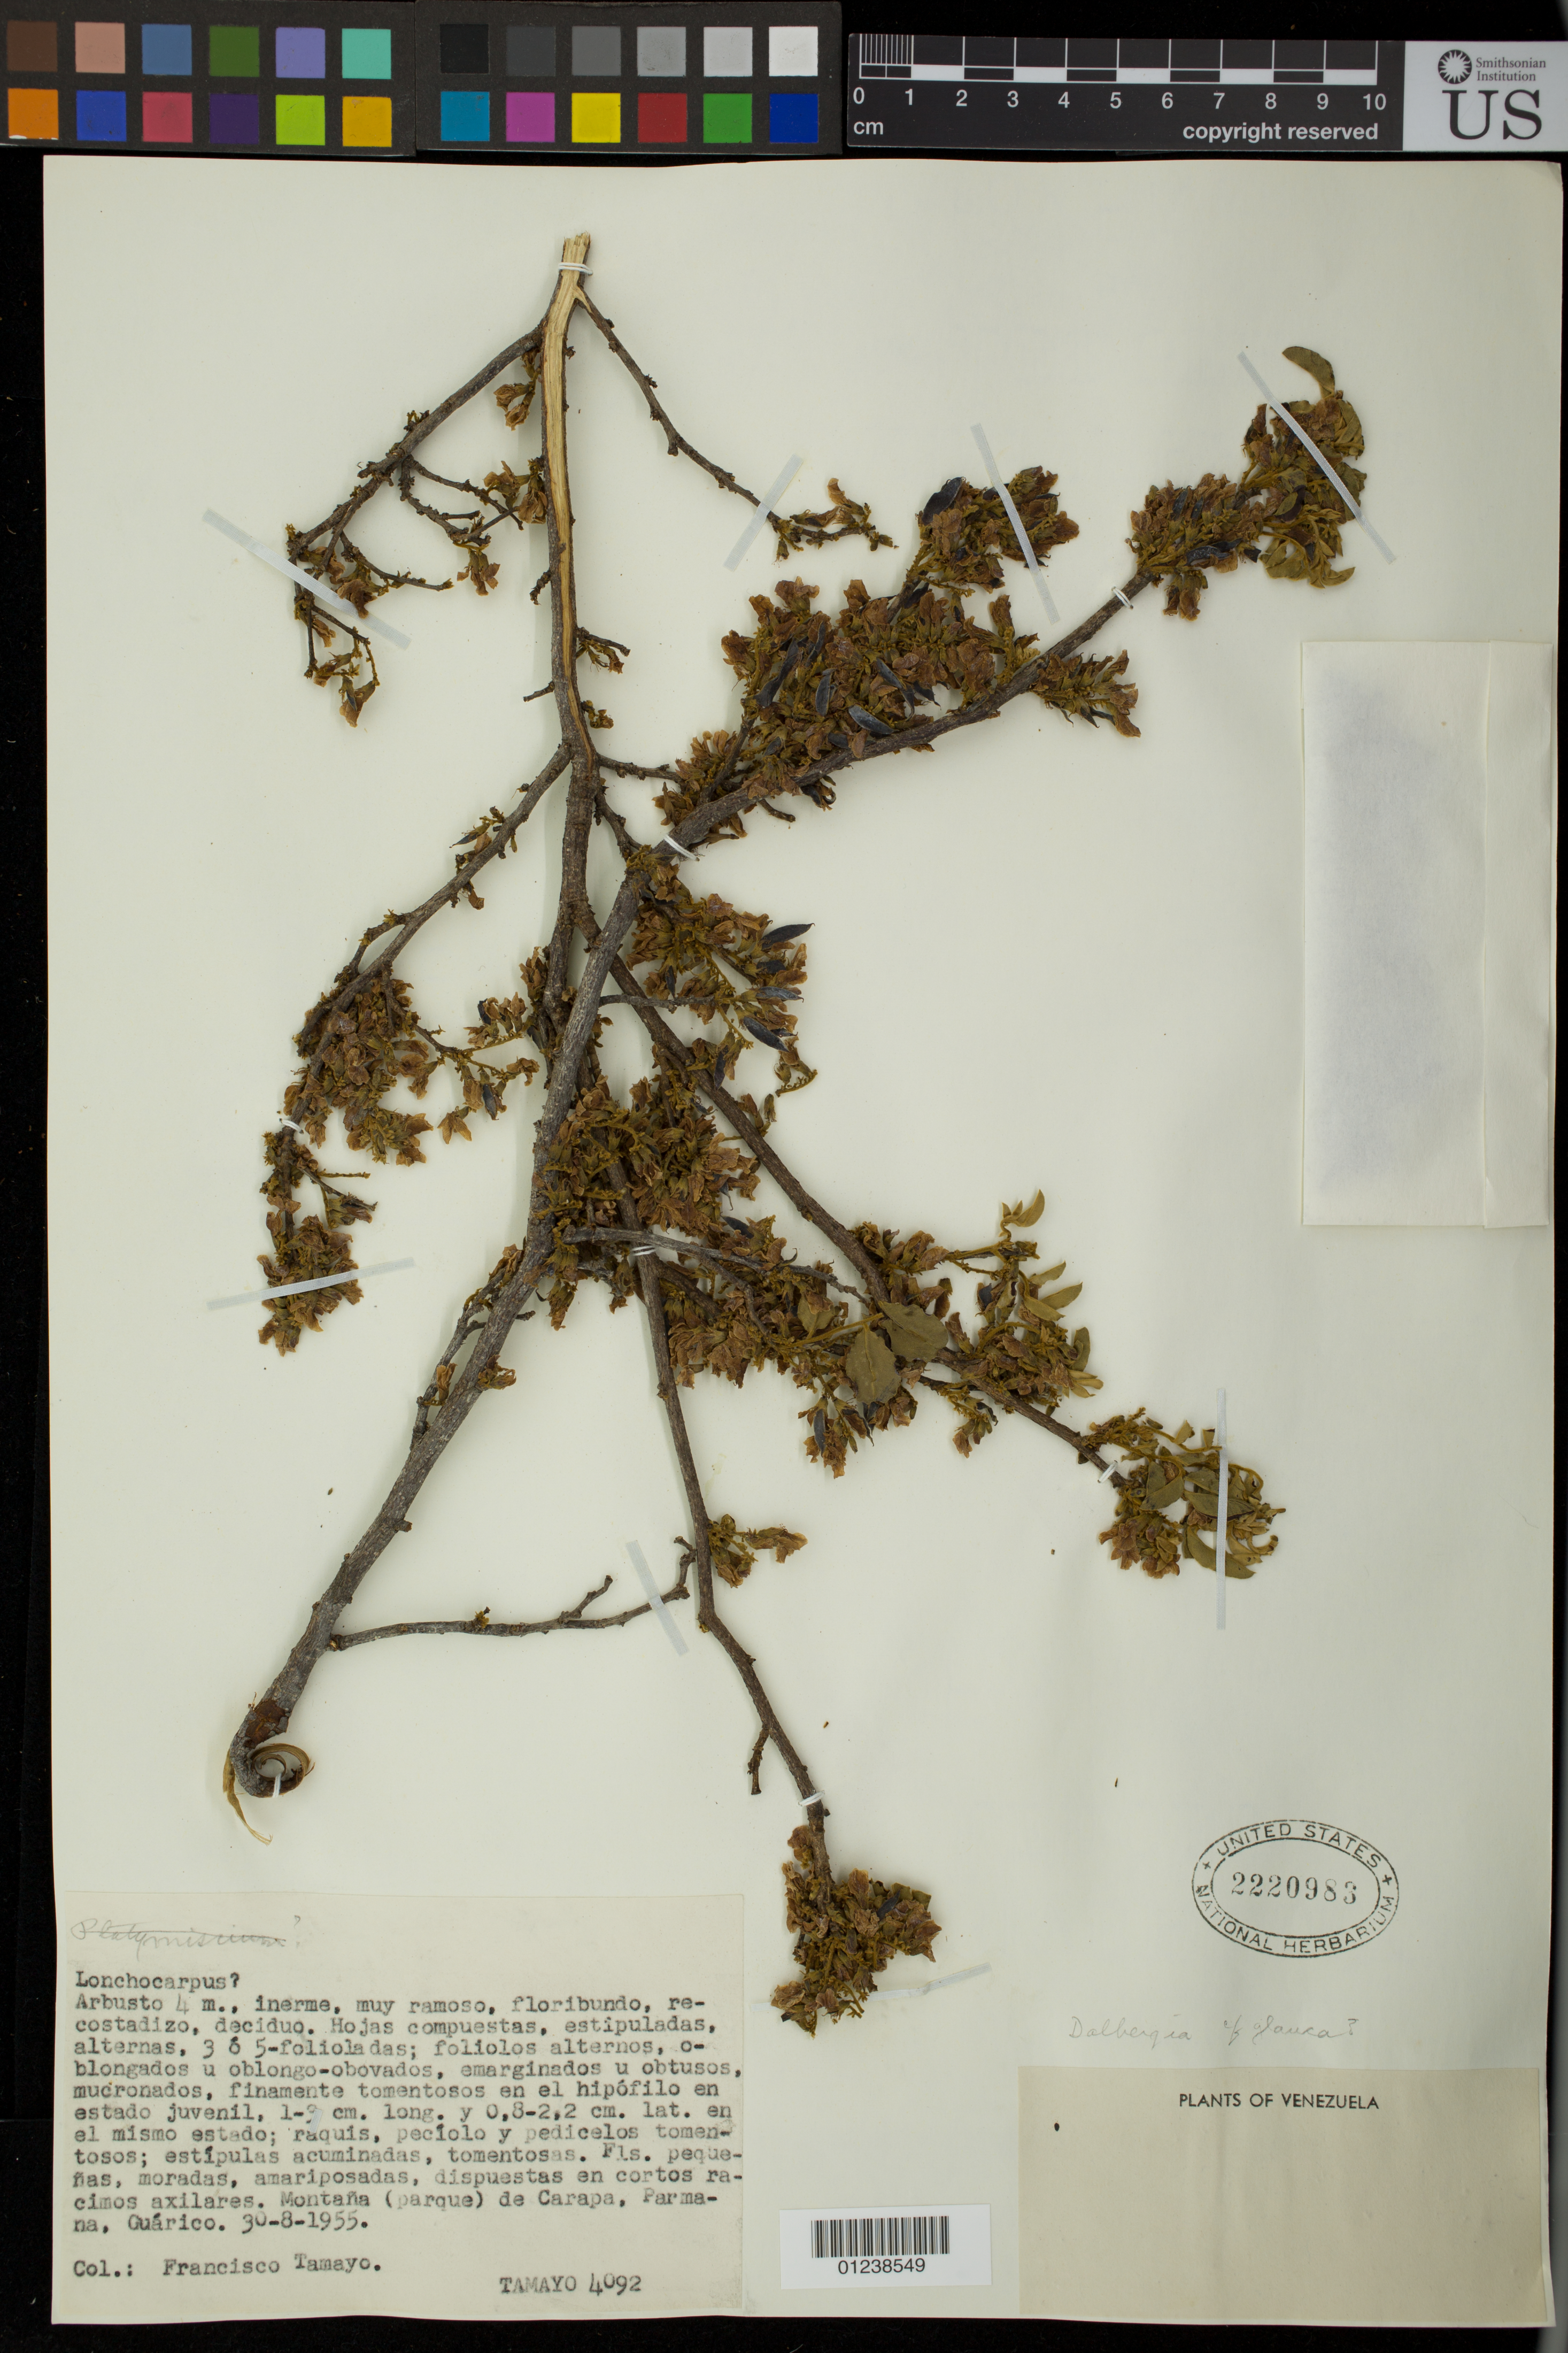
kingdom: Plantae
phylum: Tracheophyta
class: Magnoliopsida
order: Fabales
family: Fabaceae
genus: Dalbergia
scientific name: Dalbergia sp.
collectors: F. Tamayo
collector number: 4092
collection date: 1955-08-30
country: Venezuela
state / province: Guárico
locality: Montana (parque) de Carapa, Parmana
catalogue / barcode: US 2220983